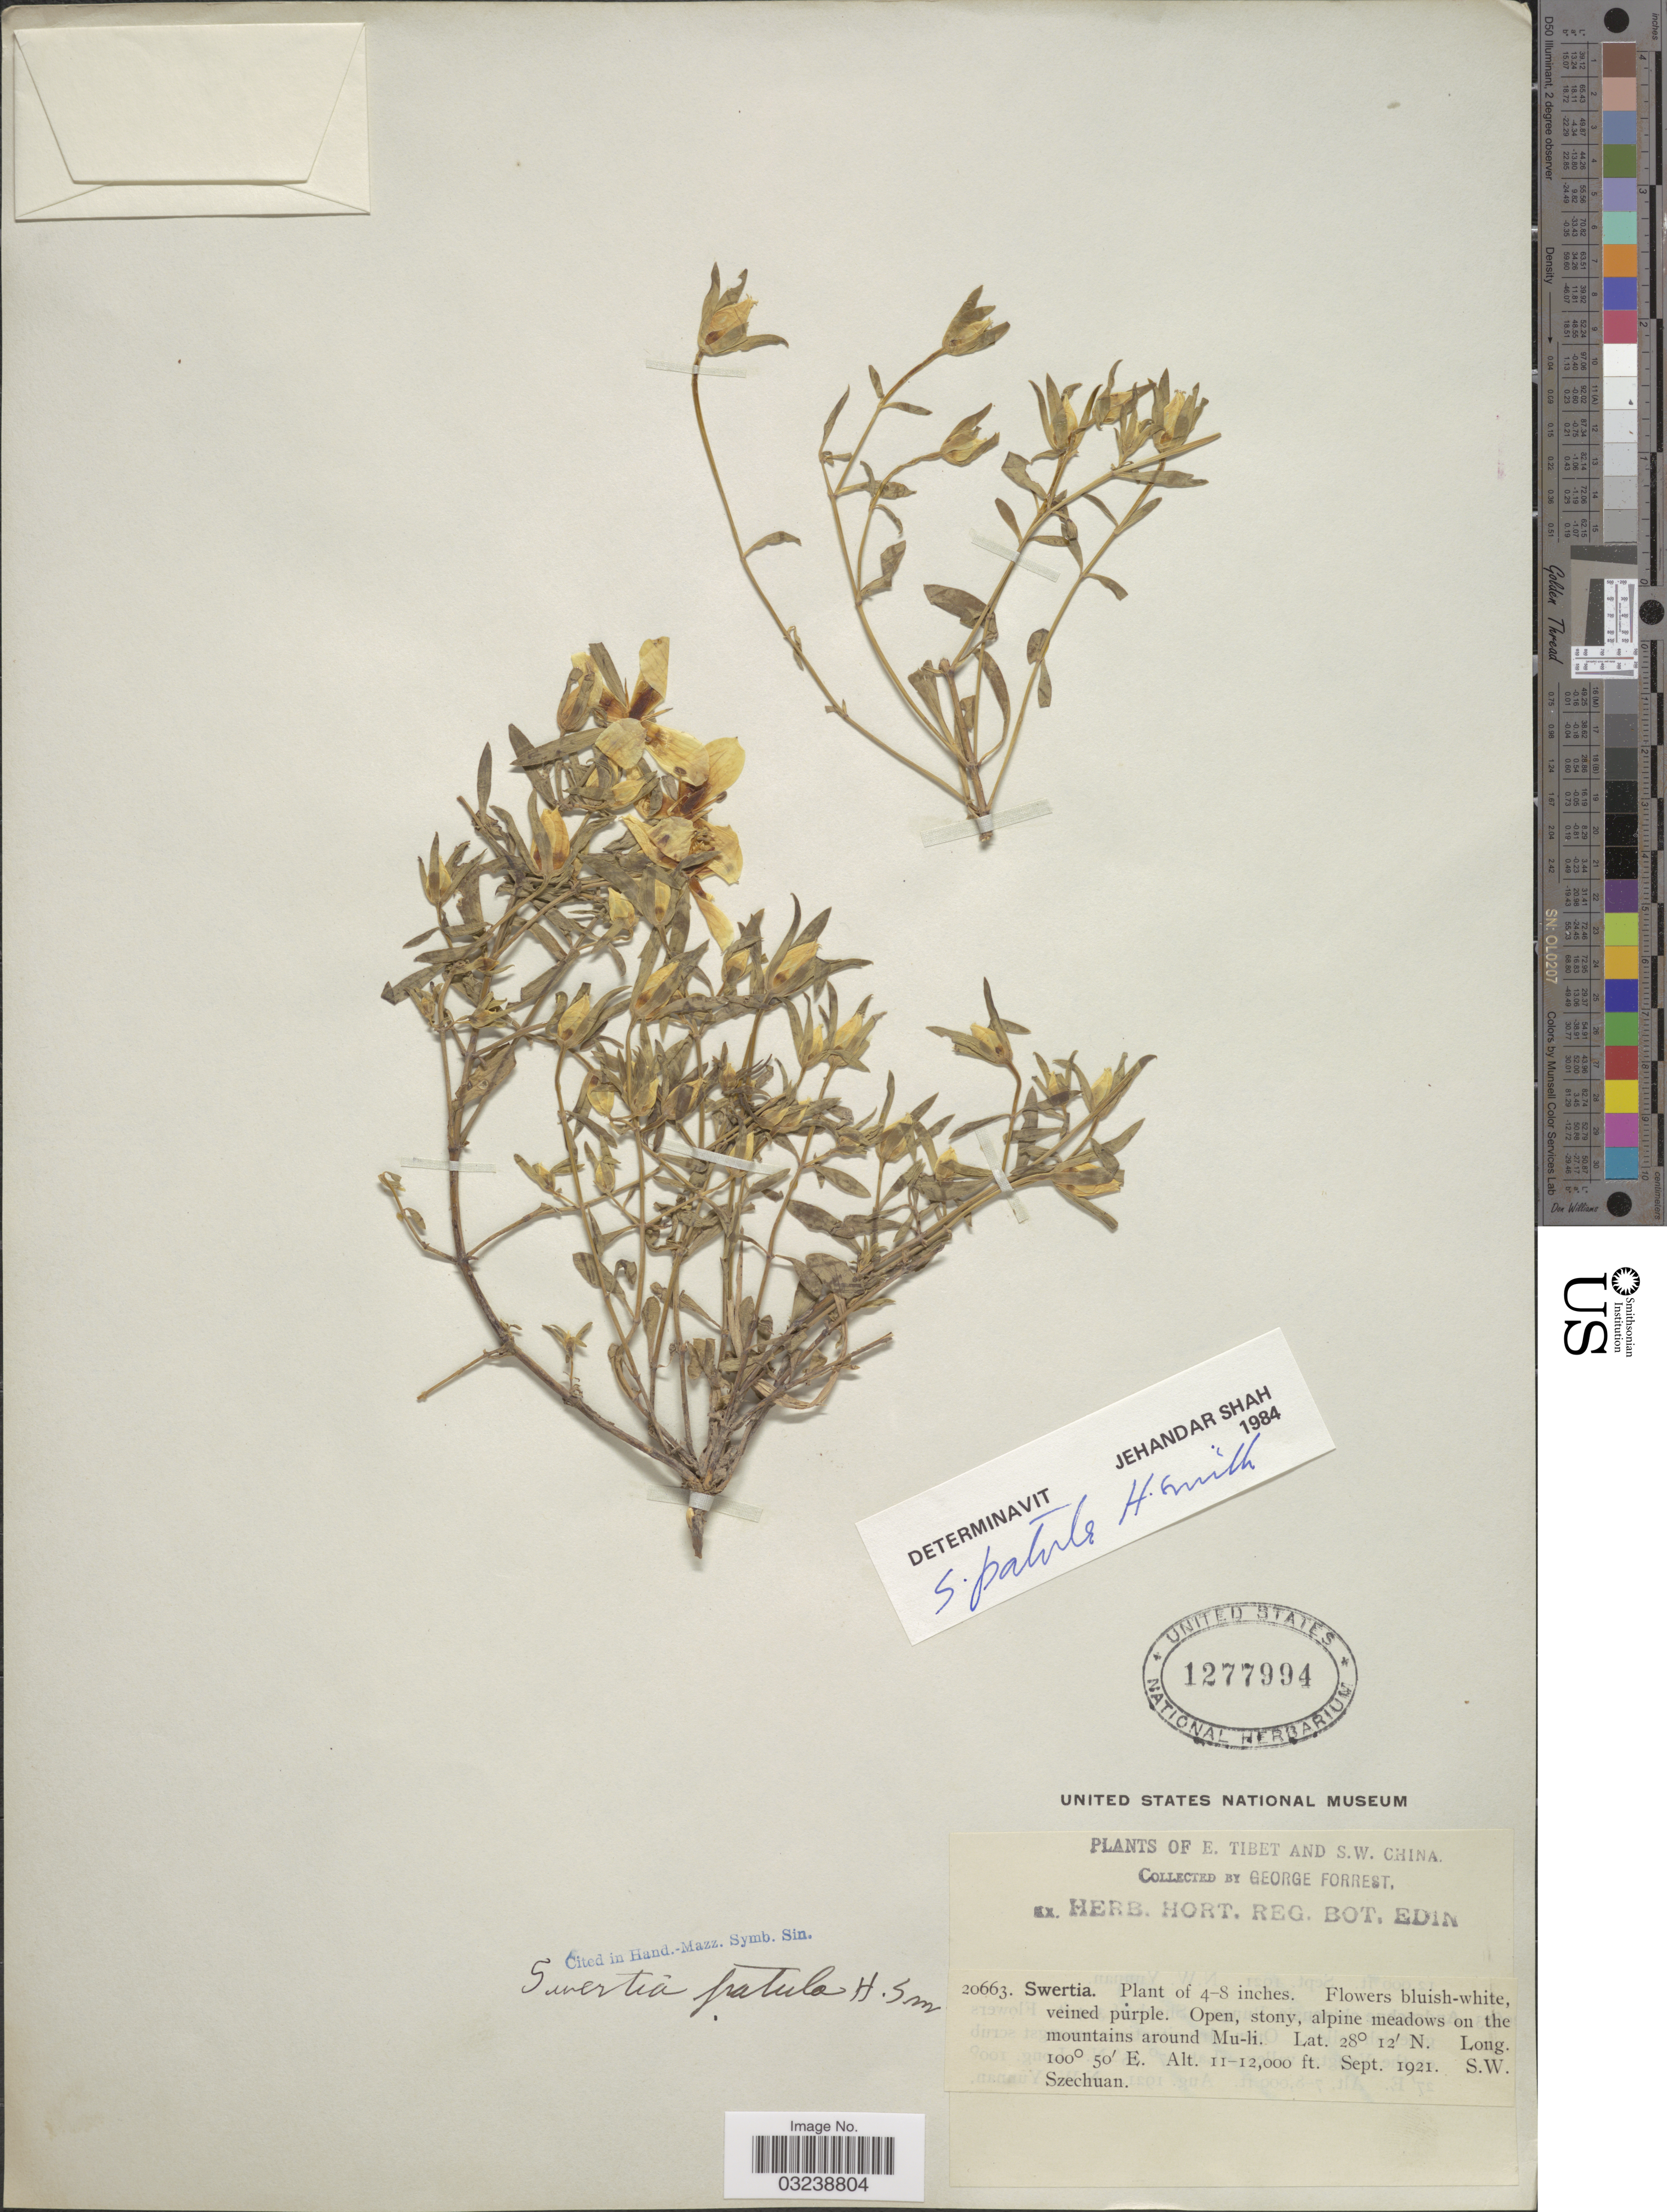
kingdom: Plantae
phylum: Tracheophyta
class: Magnoliopsida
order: Gentianales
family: Gentianaceae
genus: Swertia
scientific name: Swertia patula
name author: Harry Sm.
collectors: G. Forrest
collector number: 20663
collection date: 1921-09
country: China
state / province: Sichuan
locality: E. Tibet and S.W. China. Open, stony, alpine meadows on the mountains around Mu-li. S.W. Szechuan.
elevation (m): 3353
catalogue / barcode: US 1277994